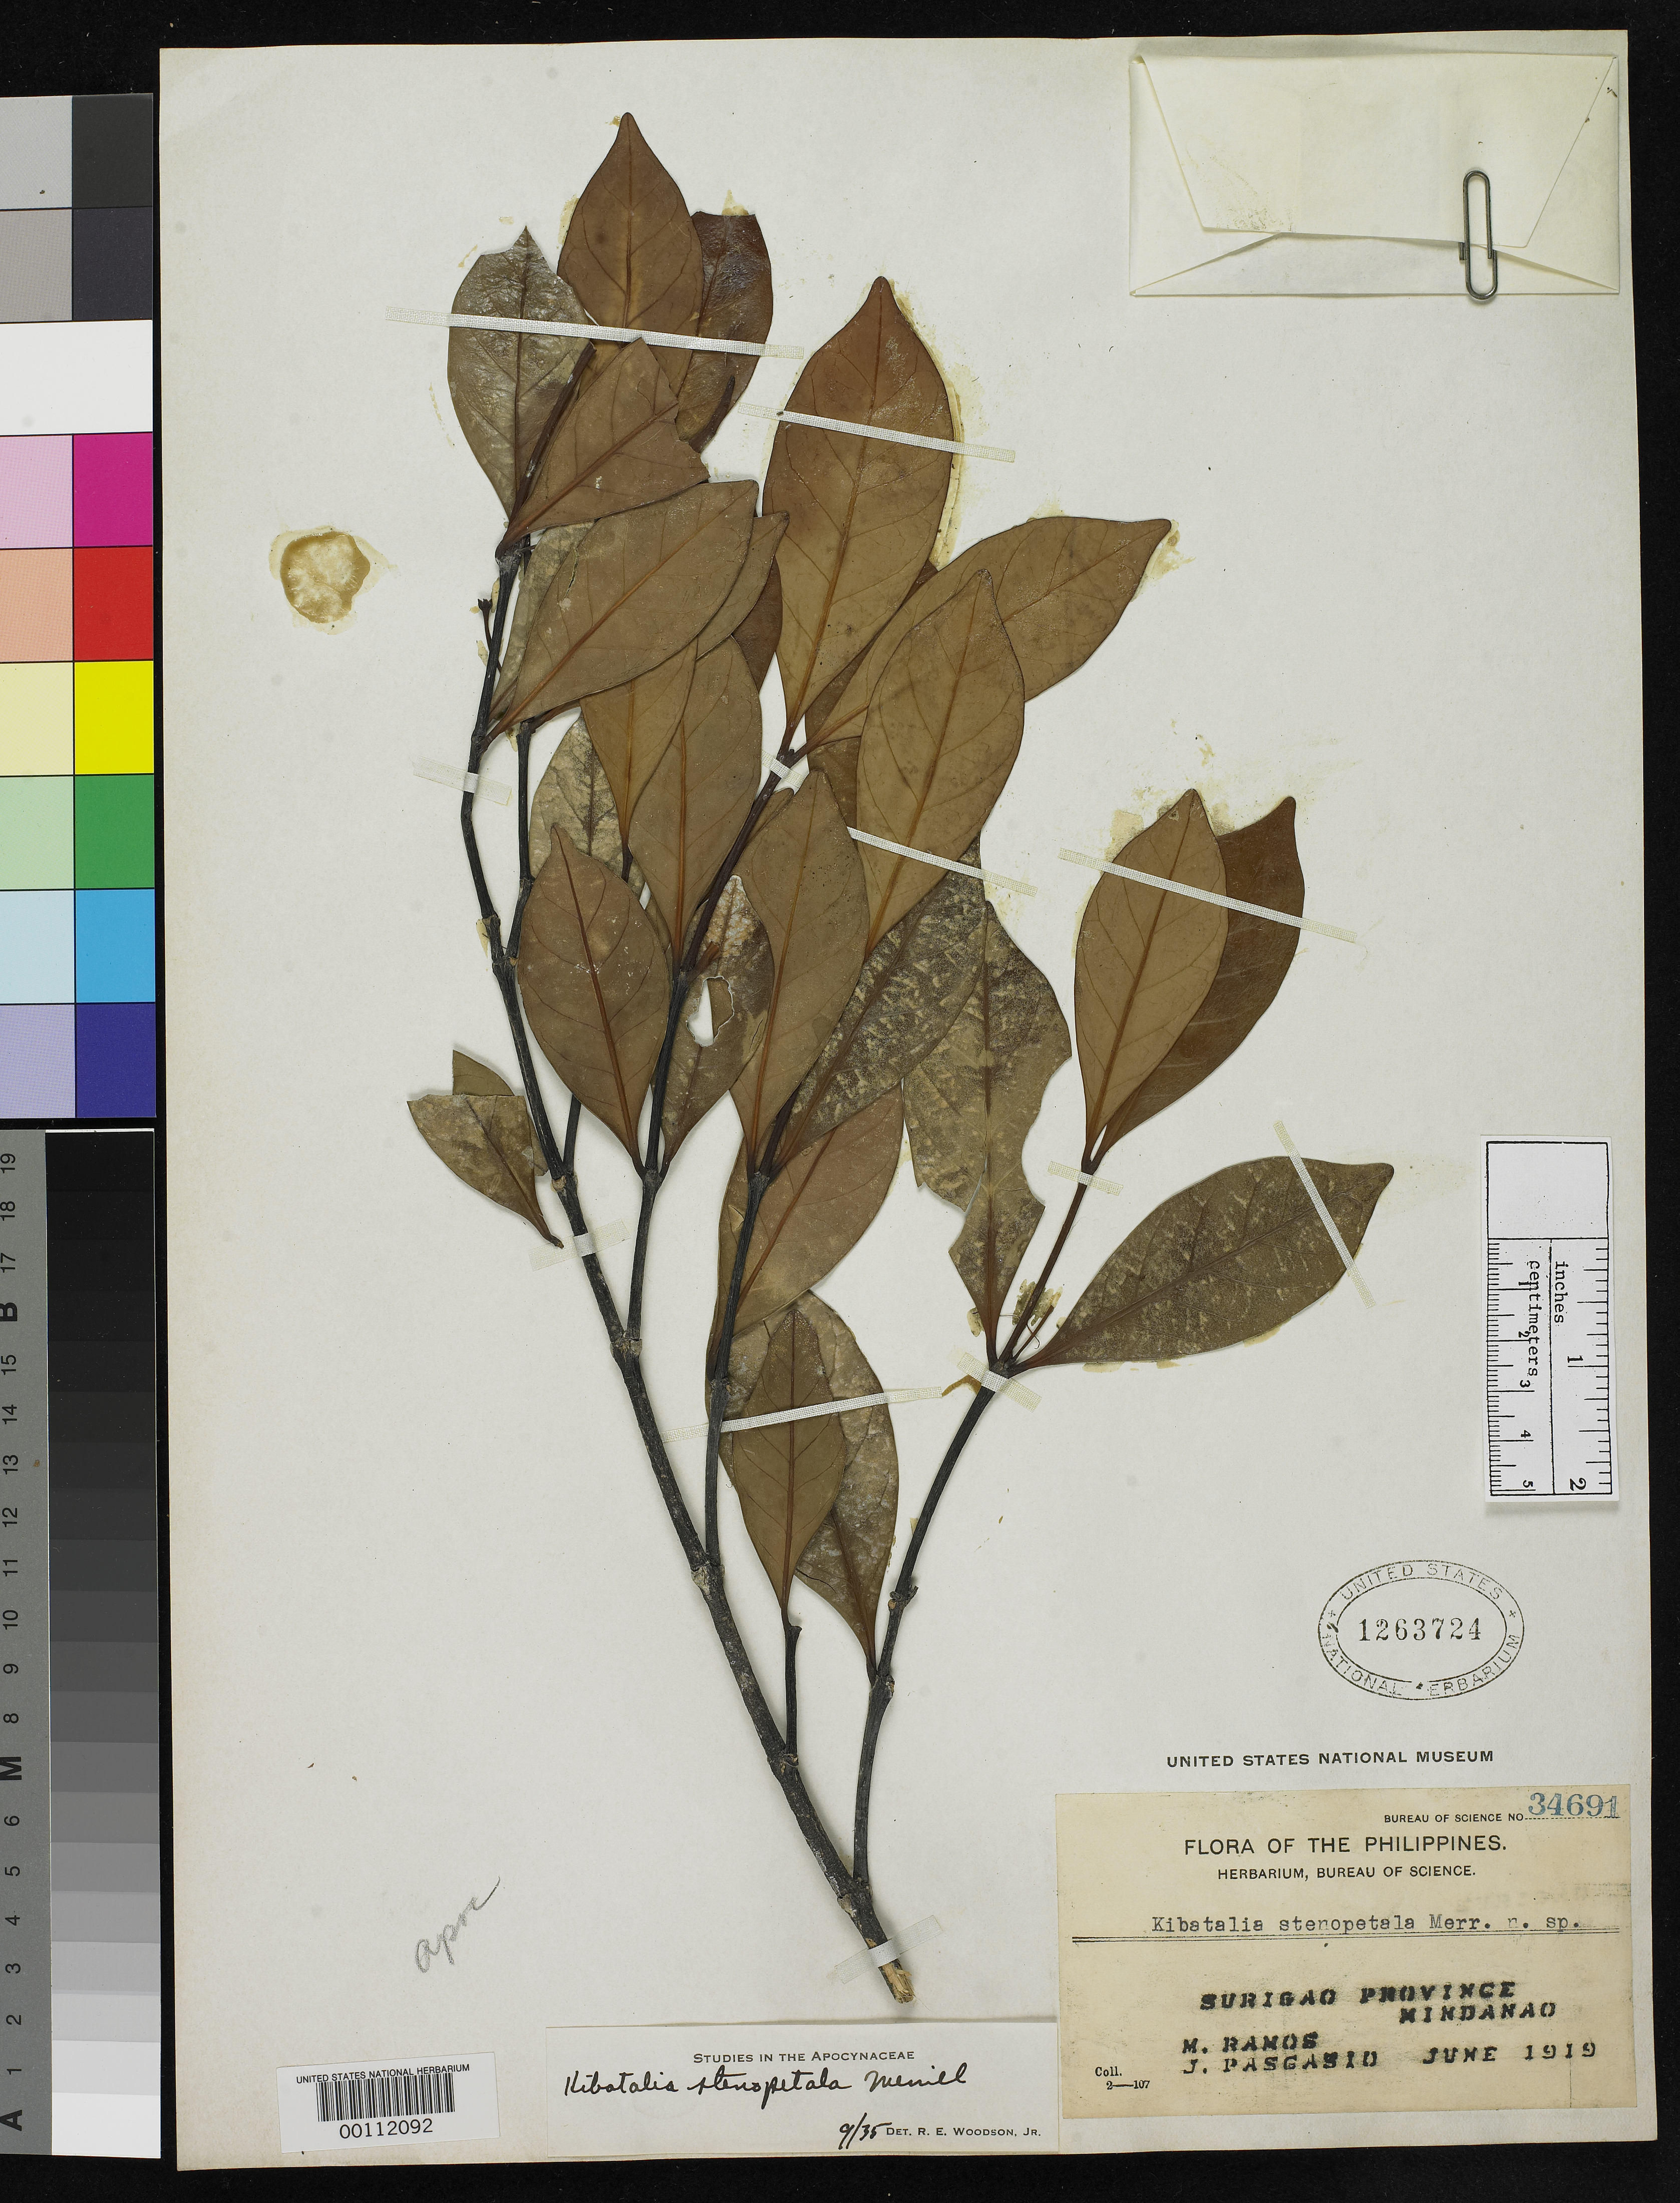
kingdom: Plantae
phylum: Tracheophyta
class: Magnoliopsida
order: Gentianales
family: Apocynaceae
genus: Kibatalia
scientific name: Kibatalia stenopetala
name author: Merr.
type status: Isotype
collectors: M. Ramos & J. Pascasio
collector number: Bur. Sci. 34691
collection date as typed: Jun 1919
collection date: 1919-06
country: Philippines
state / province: Caraga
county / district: Surigao del Norte / Surigao del Sur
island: Mindanao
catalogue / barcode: US 1263724